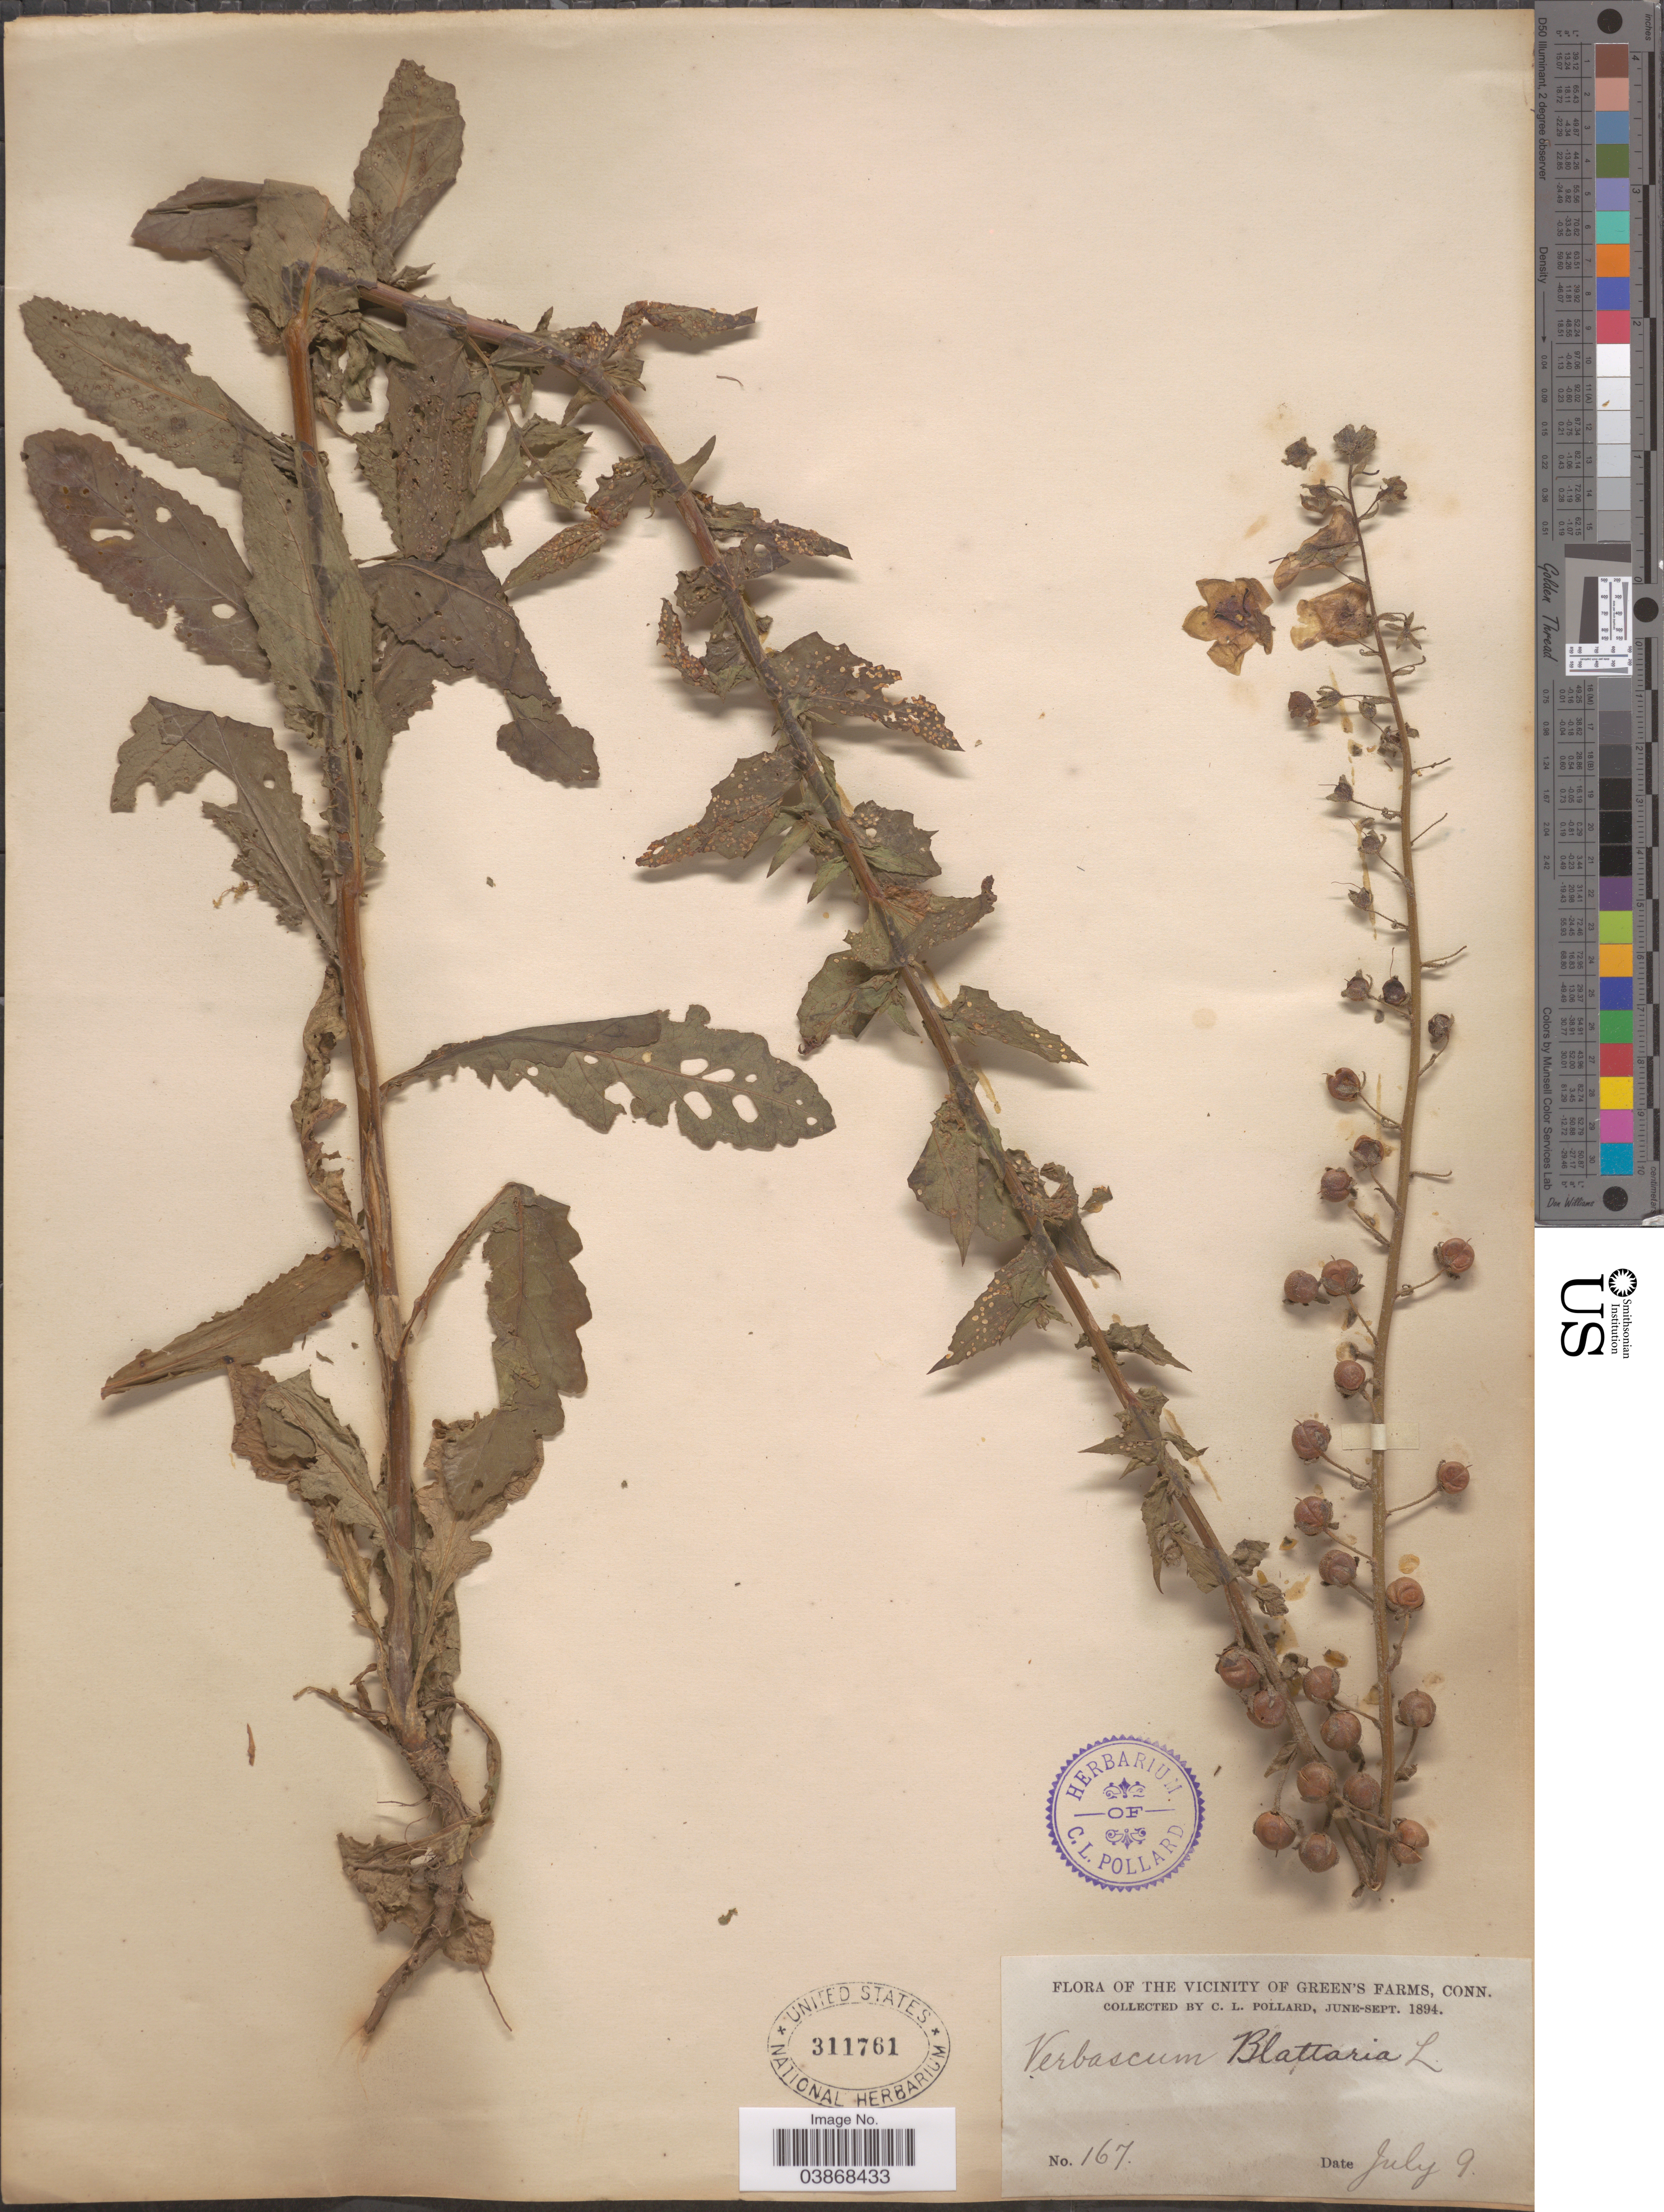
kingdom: Plantae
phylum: Tracheophyta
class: Magnoliopsida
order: Lamiales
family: Scrophulariaceae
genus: Verbascum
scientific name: Verbascum blattaria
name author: L.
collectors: C. L. Pollard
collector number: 167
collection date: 1894-07-09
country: United States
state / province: Connecticut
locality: The Vicinity of Green's Farms.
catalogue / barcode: US 311761